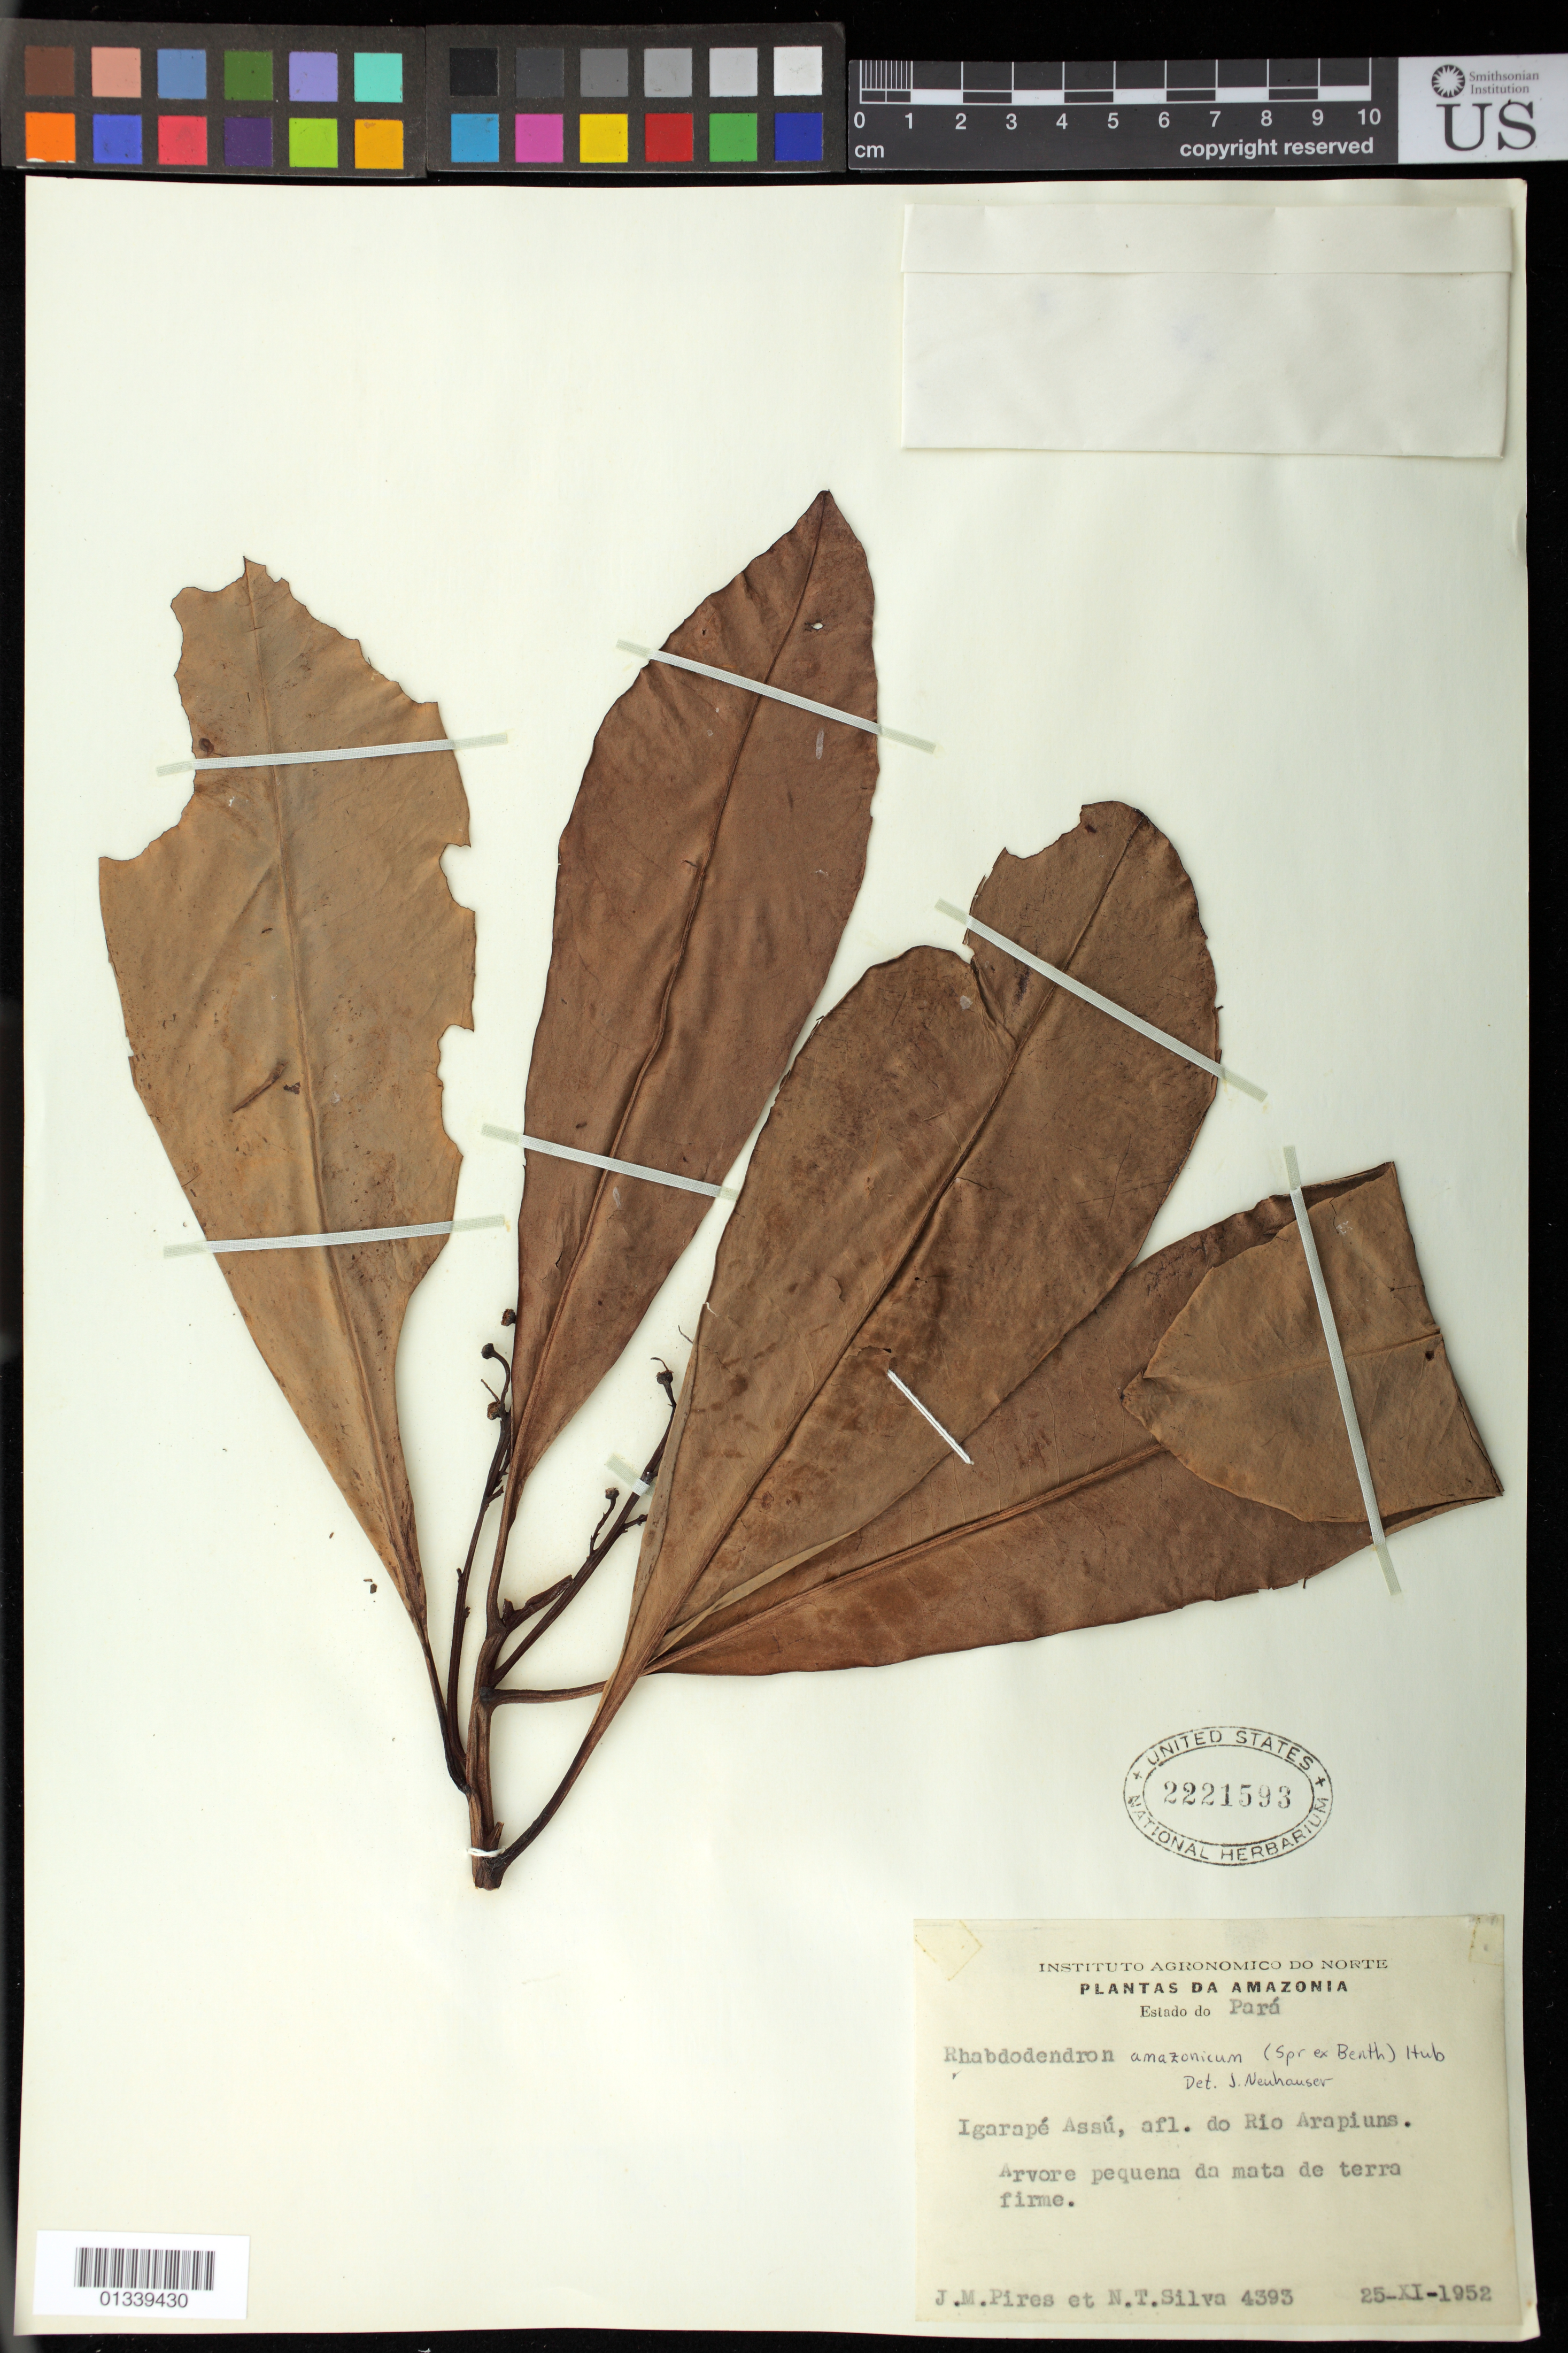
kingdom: Plantae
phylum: Tracheophyta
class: Magnoliopsida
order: Caryophyllales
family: Rhabdodendraceae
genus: Rhabdodendron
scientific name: Rhabdodendron amazonicum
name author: (Spruce ex Benth.) Huber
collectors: J. M. Pires & N. T. Silva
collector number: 4393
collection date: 1952-11-25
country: Brazil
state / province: Pará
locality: Igarapé Assú, afl. do Rio Arapiuns.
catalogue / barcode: US 2221593